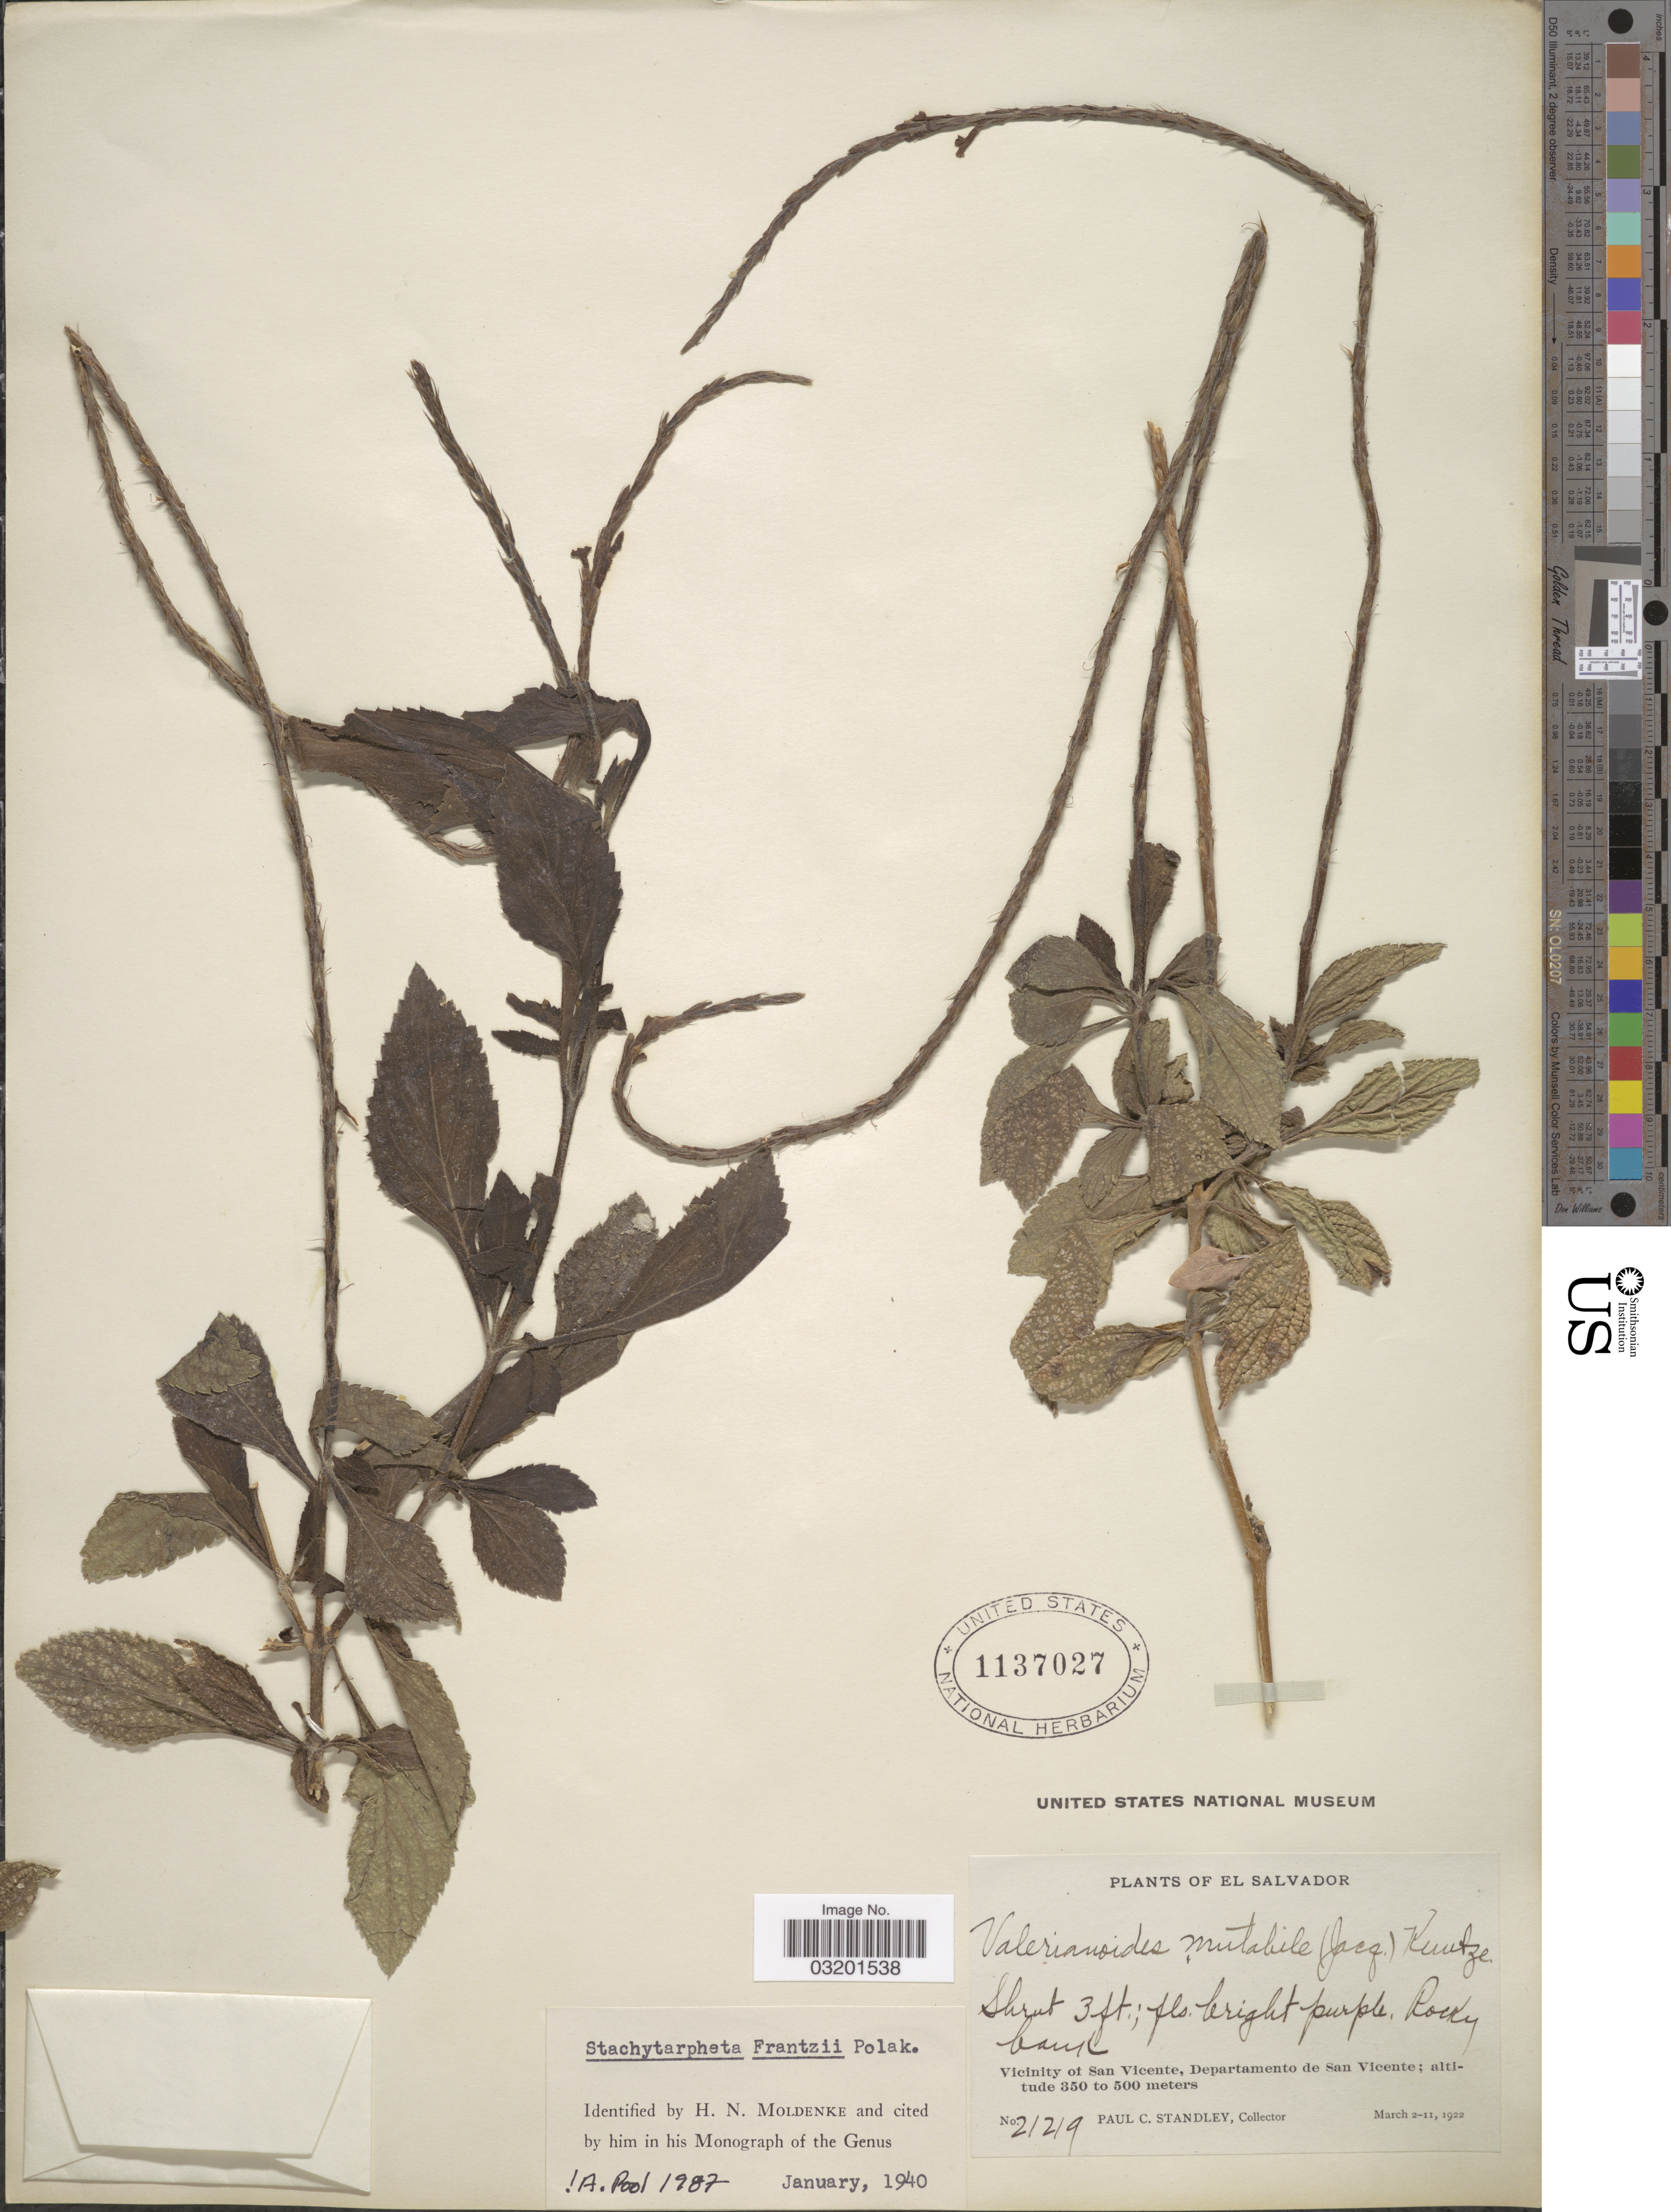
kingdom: Plantae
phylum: Tracheophyta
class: Magnoliopsida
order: Lamiales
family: Verbenaceae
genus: Stachytarpheta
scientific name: Stachytarpheta frantzii var. frantzii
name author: Pol.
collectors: P. C. Standley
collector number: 21219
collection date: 1922-03-02/1922-03-11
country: El Salvador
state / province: San Vincente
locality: Vicinity of San Vicente, Departamento de San Vicente.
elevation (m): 350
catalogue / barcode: US 1137027